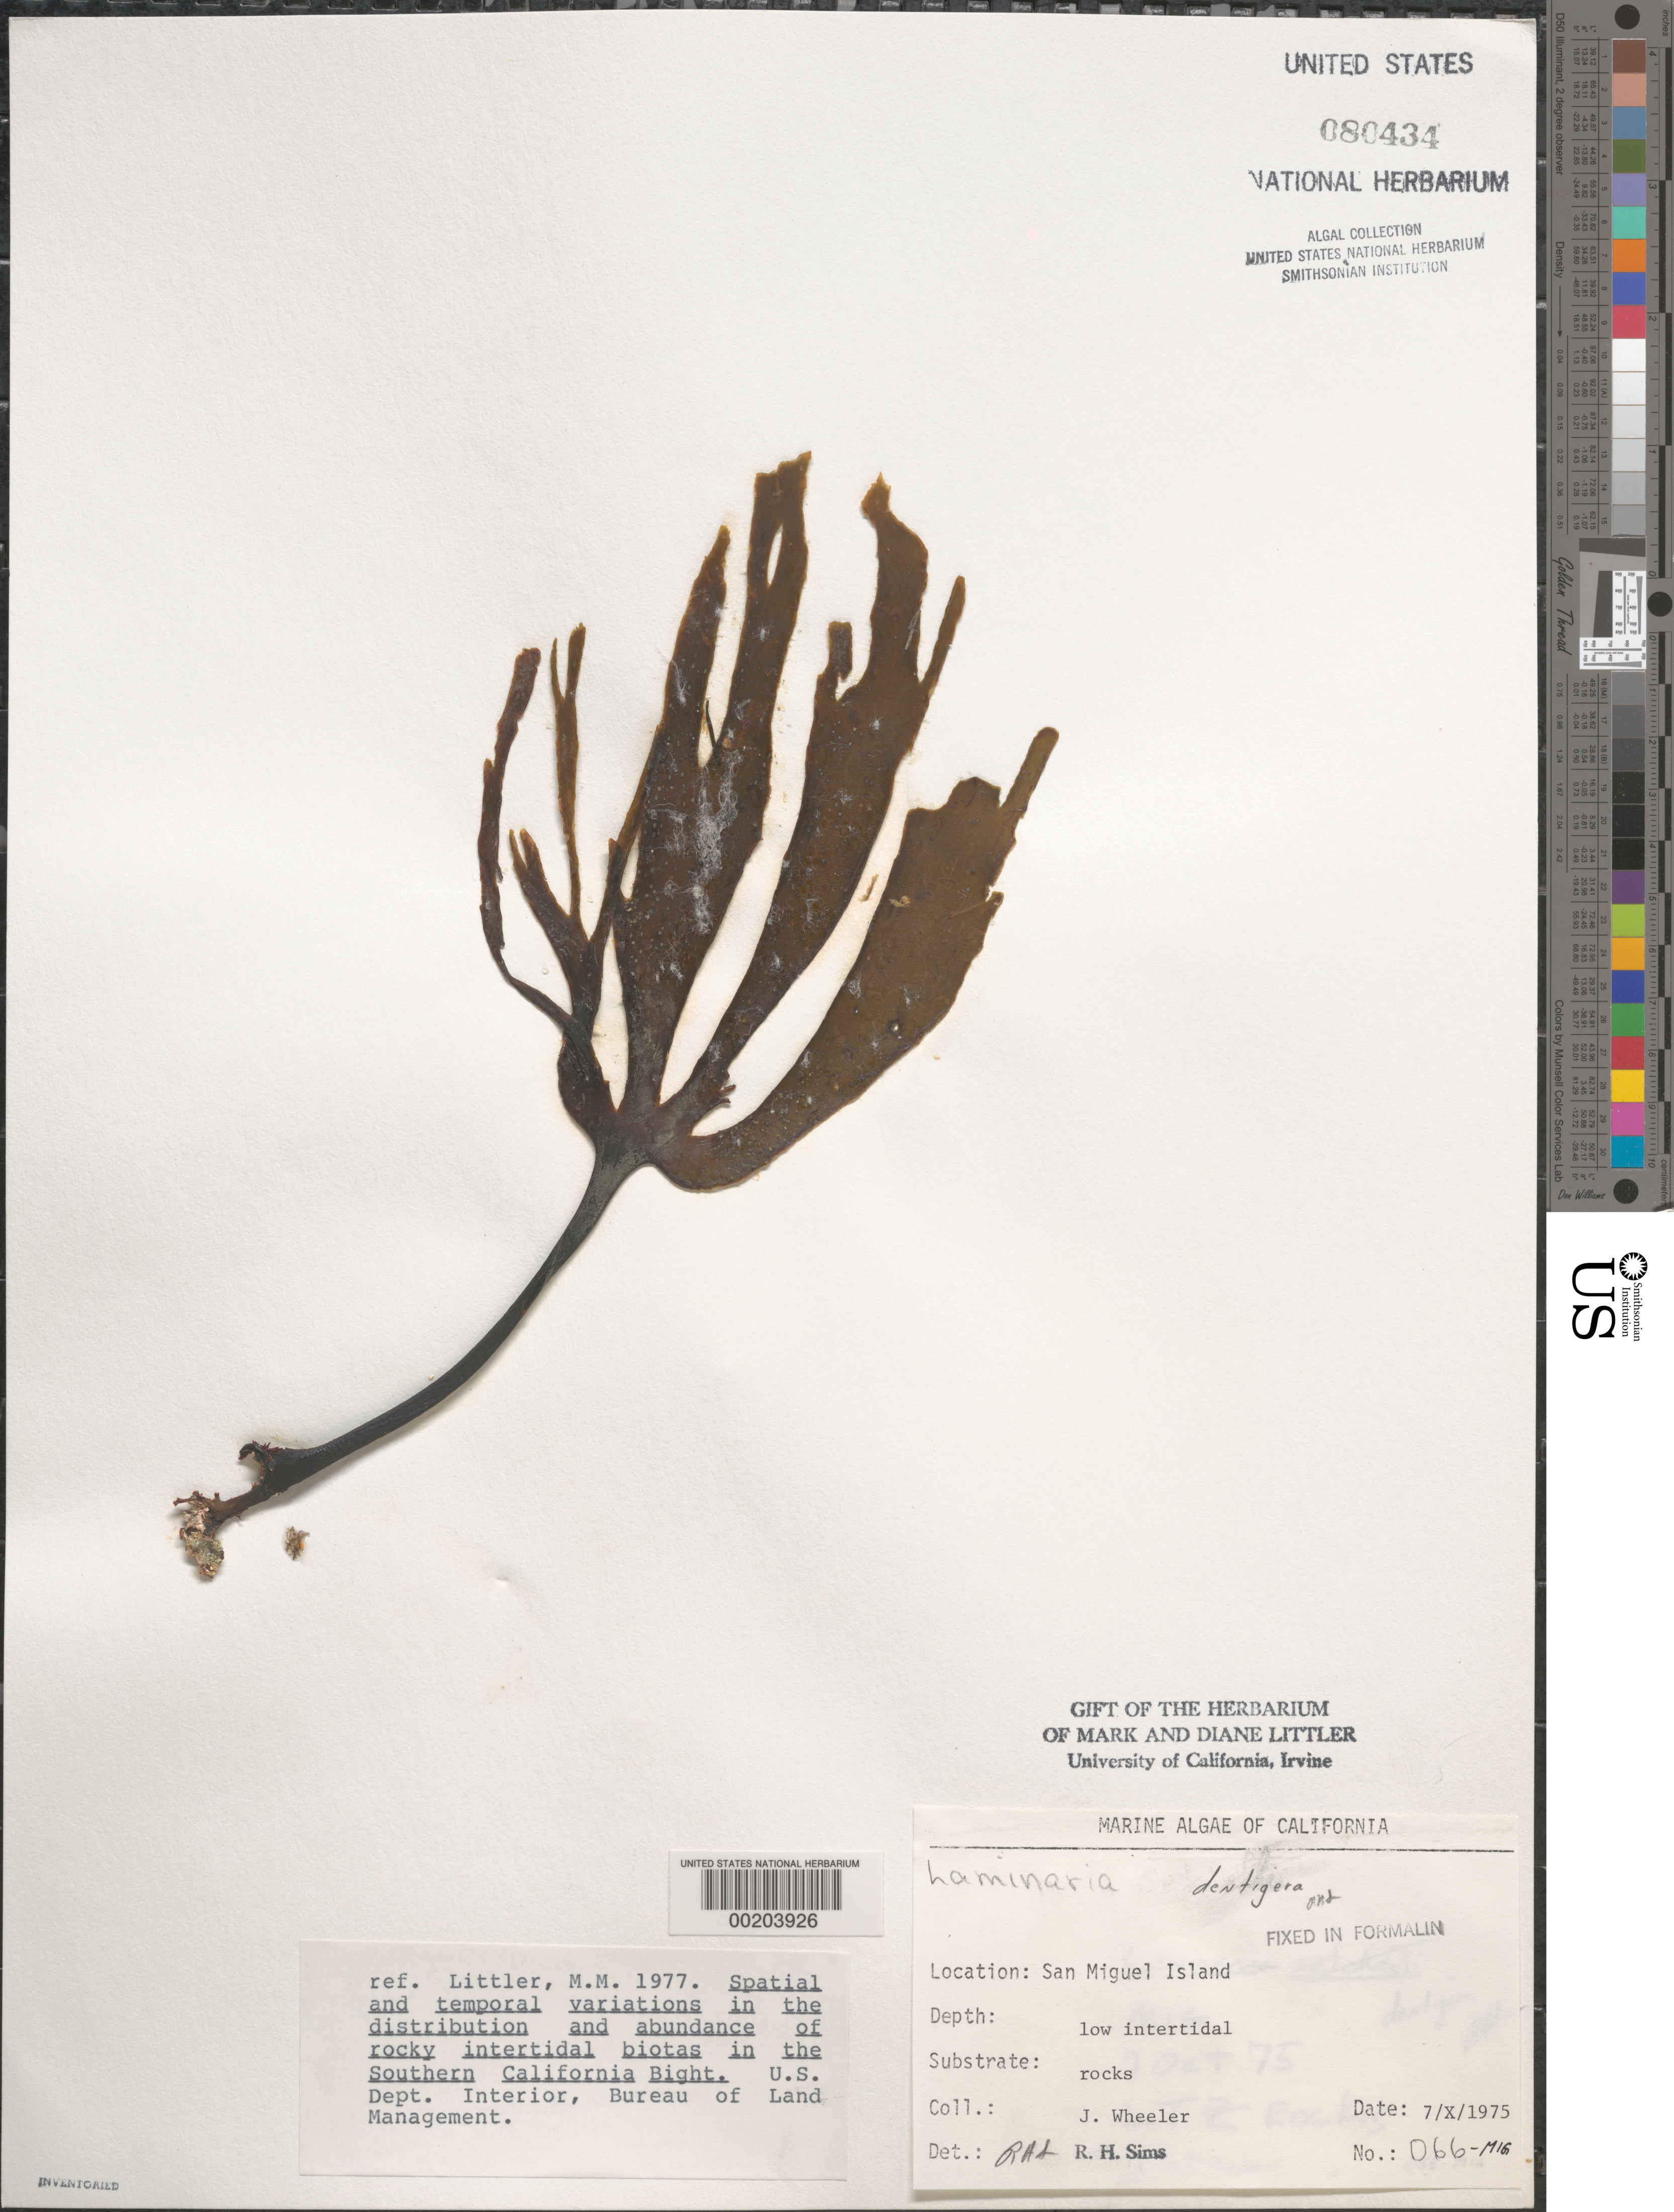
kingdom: Chromista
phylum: Ochrophyta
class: Phaeophyceae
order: Laminariales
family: Laminariaceae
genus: Laminaria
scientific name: Laminaria dentigera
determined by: Sims, Robert H.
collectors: J. L. Wheeler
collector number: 066-mig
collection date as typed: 07 Oct 1975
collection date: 1975-10-07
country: United States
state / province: California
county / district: Santa Barbara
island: San Miguel Island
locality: Cuyler Harbor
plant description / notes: BLM-SOCALBIGHT Rocky Intertidal Survey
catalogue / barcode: US 80434